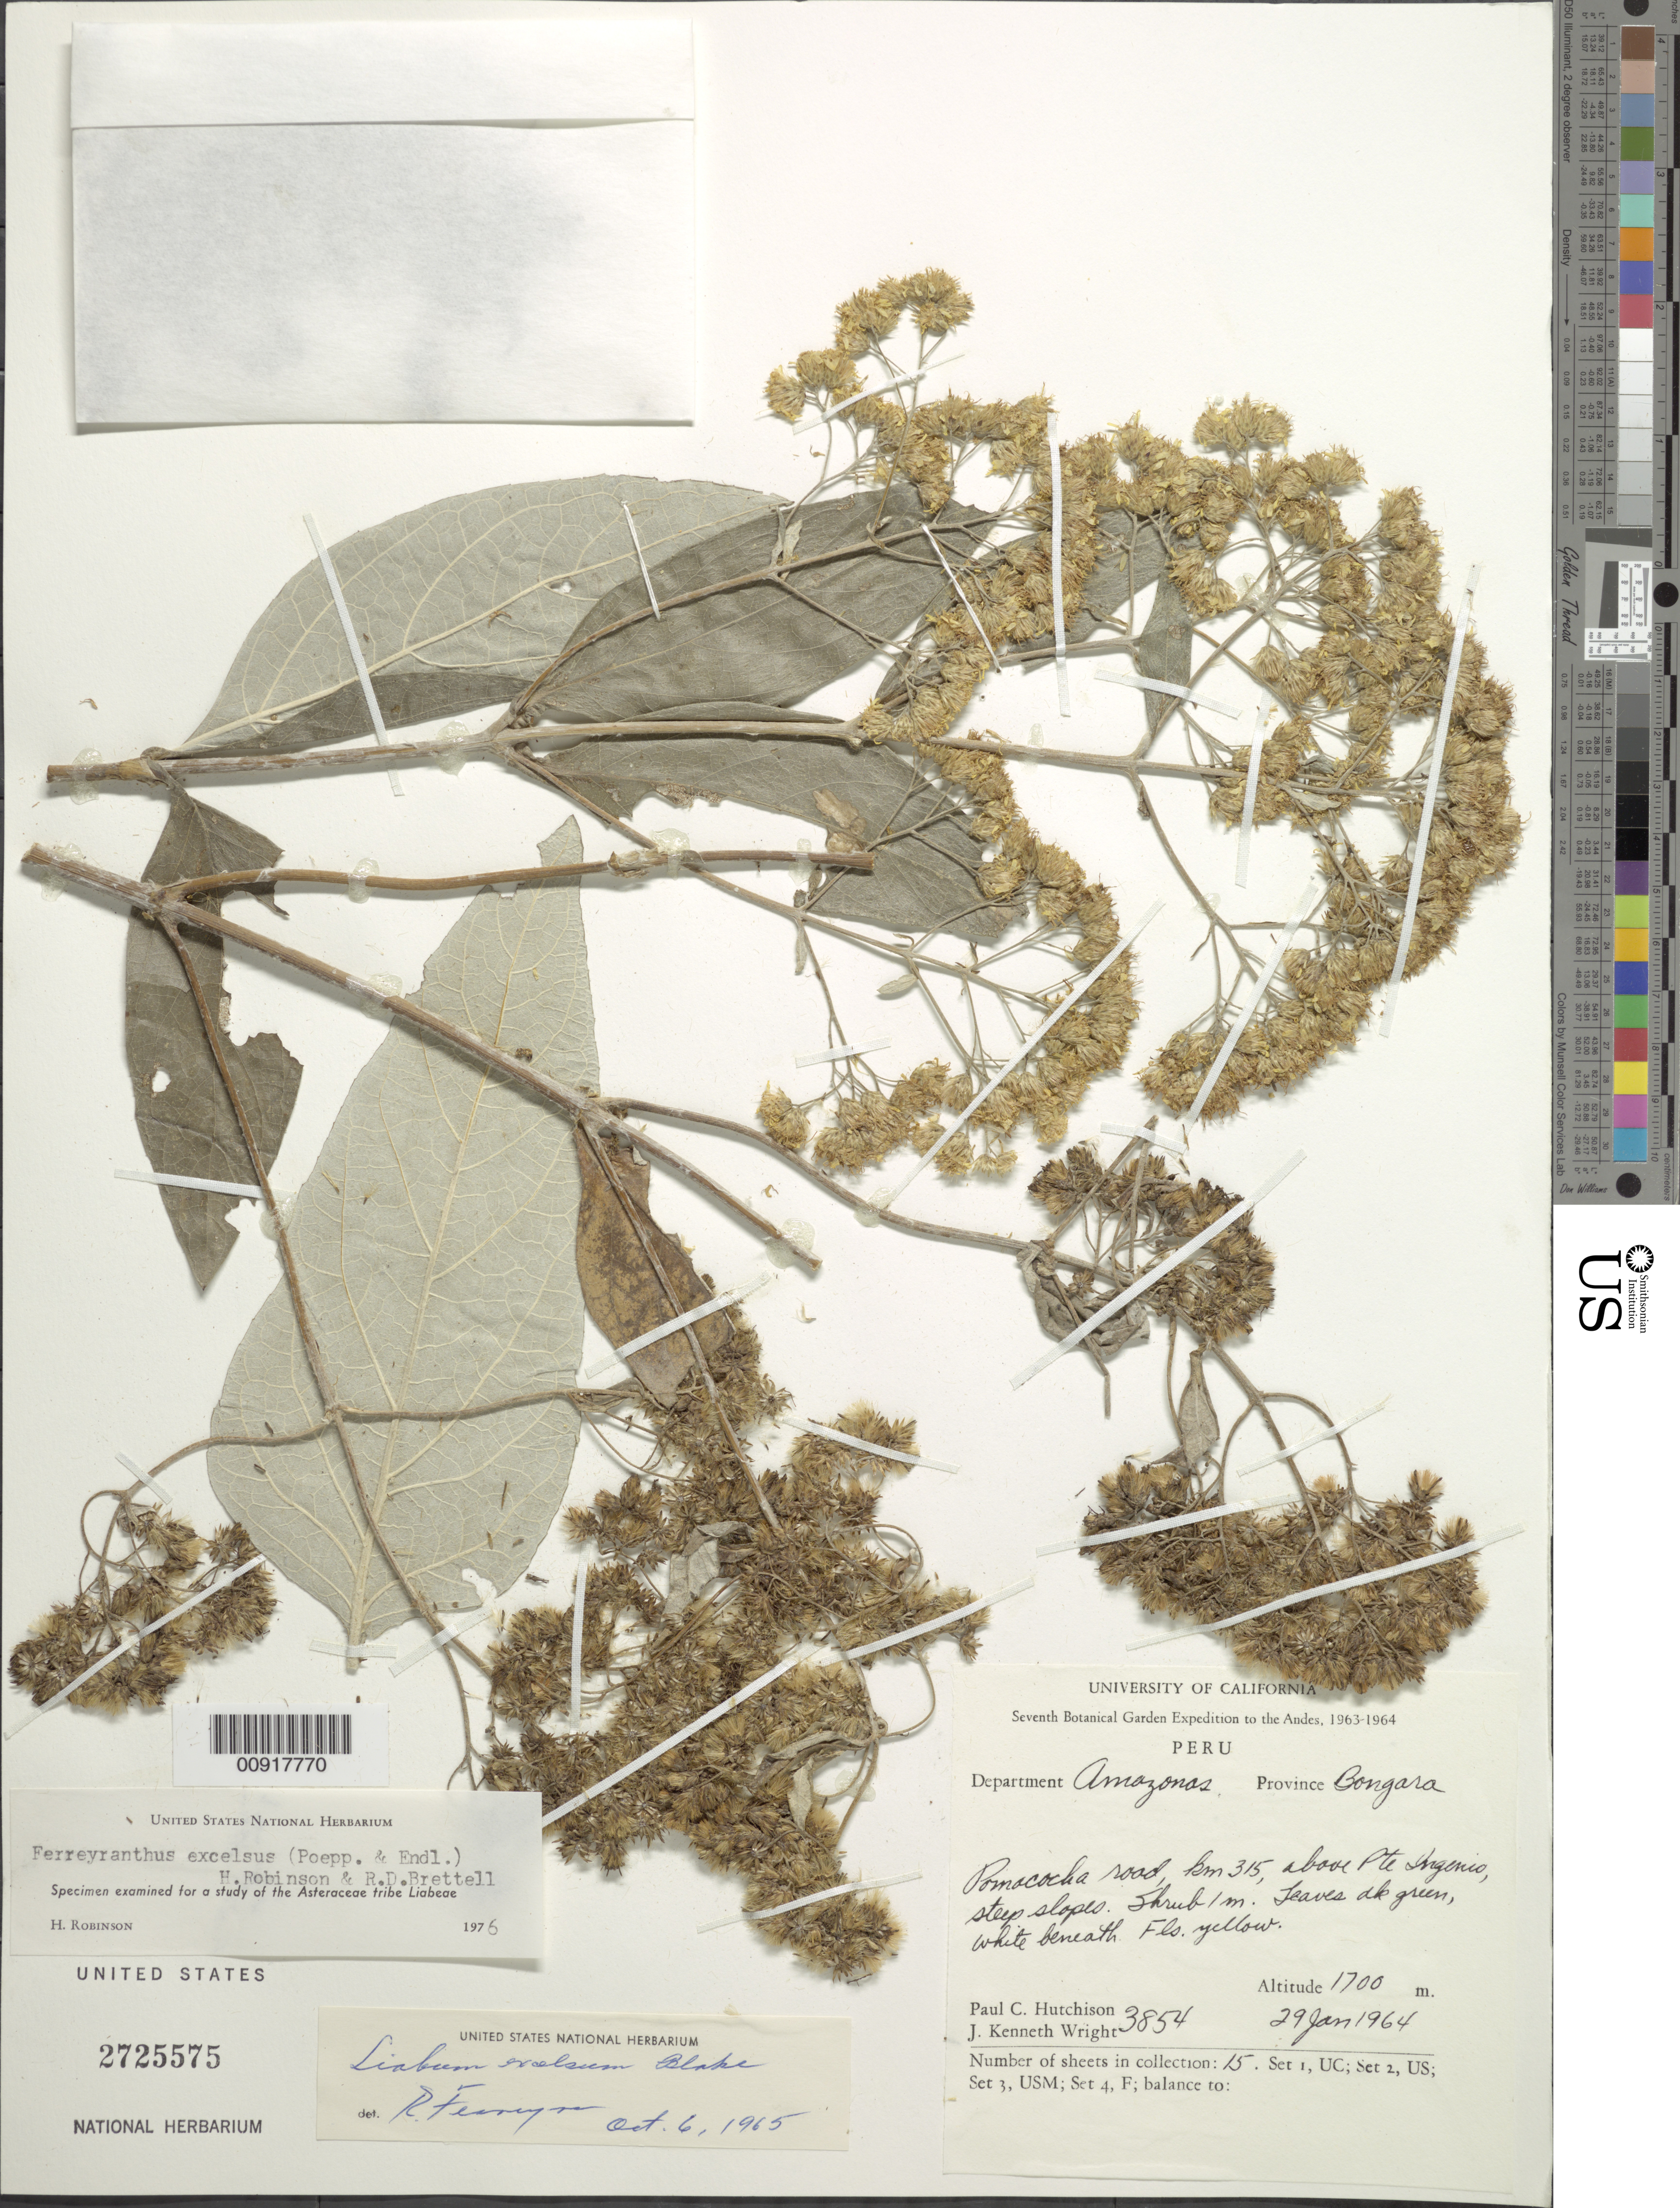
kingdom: Plantae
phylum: Tracheophyta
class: Magnoliopsida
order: Asterales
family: Asteraceae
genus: Ferreyranthus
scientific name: Ferreyranthus excelsus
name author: (Poepp. & Endl.) H. Rob. & Brettell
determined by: Dillon, M. O.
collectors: P. C. Hutchison & J. K. Wright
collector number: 3854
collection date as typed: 29 January 1964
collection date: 1964-01-29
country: Peru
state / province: Amazonas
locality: Prov. Bongara, between rio Utcubamba and Pomacocha km 315 E of Olmos on Rioja road.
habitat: Steep mountain slopes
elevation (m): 1700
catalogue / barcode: US 2725575